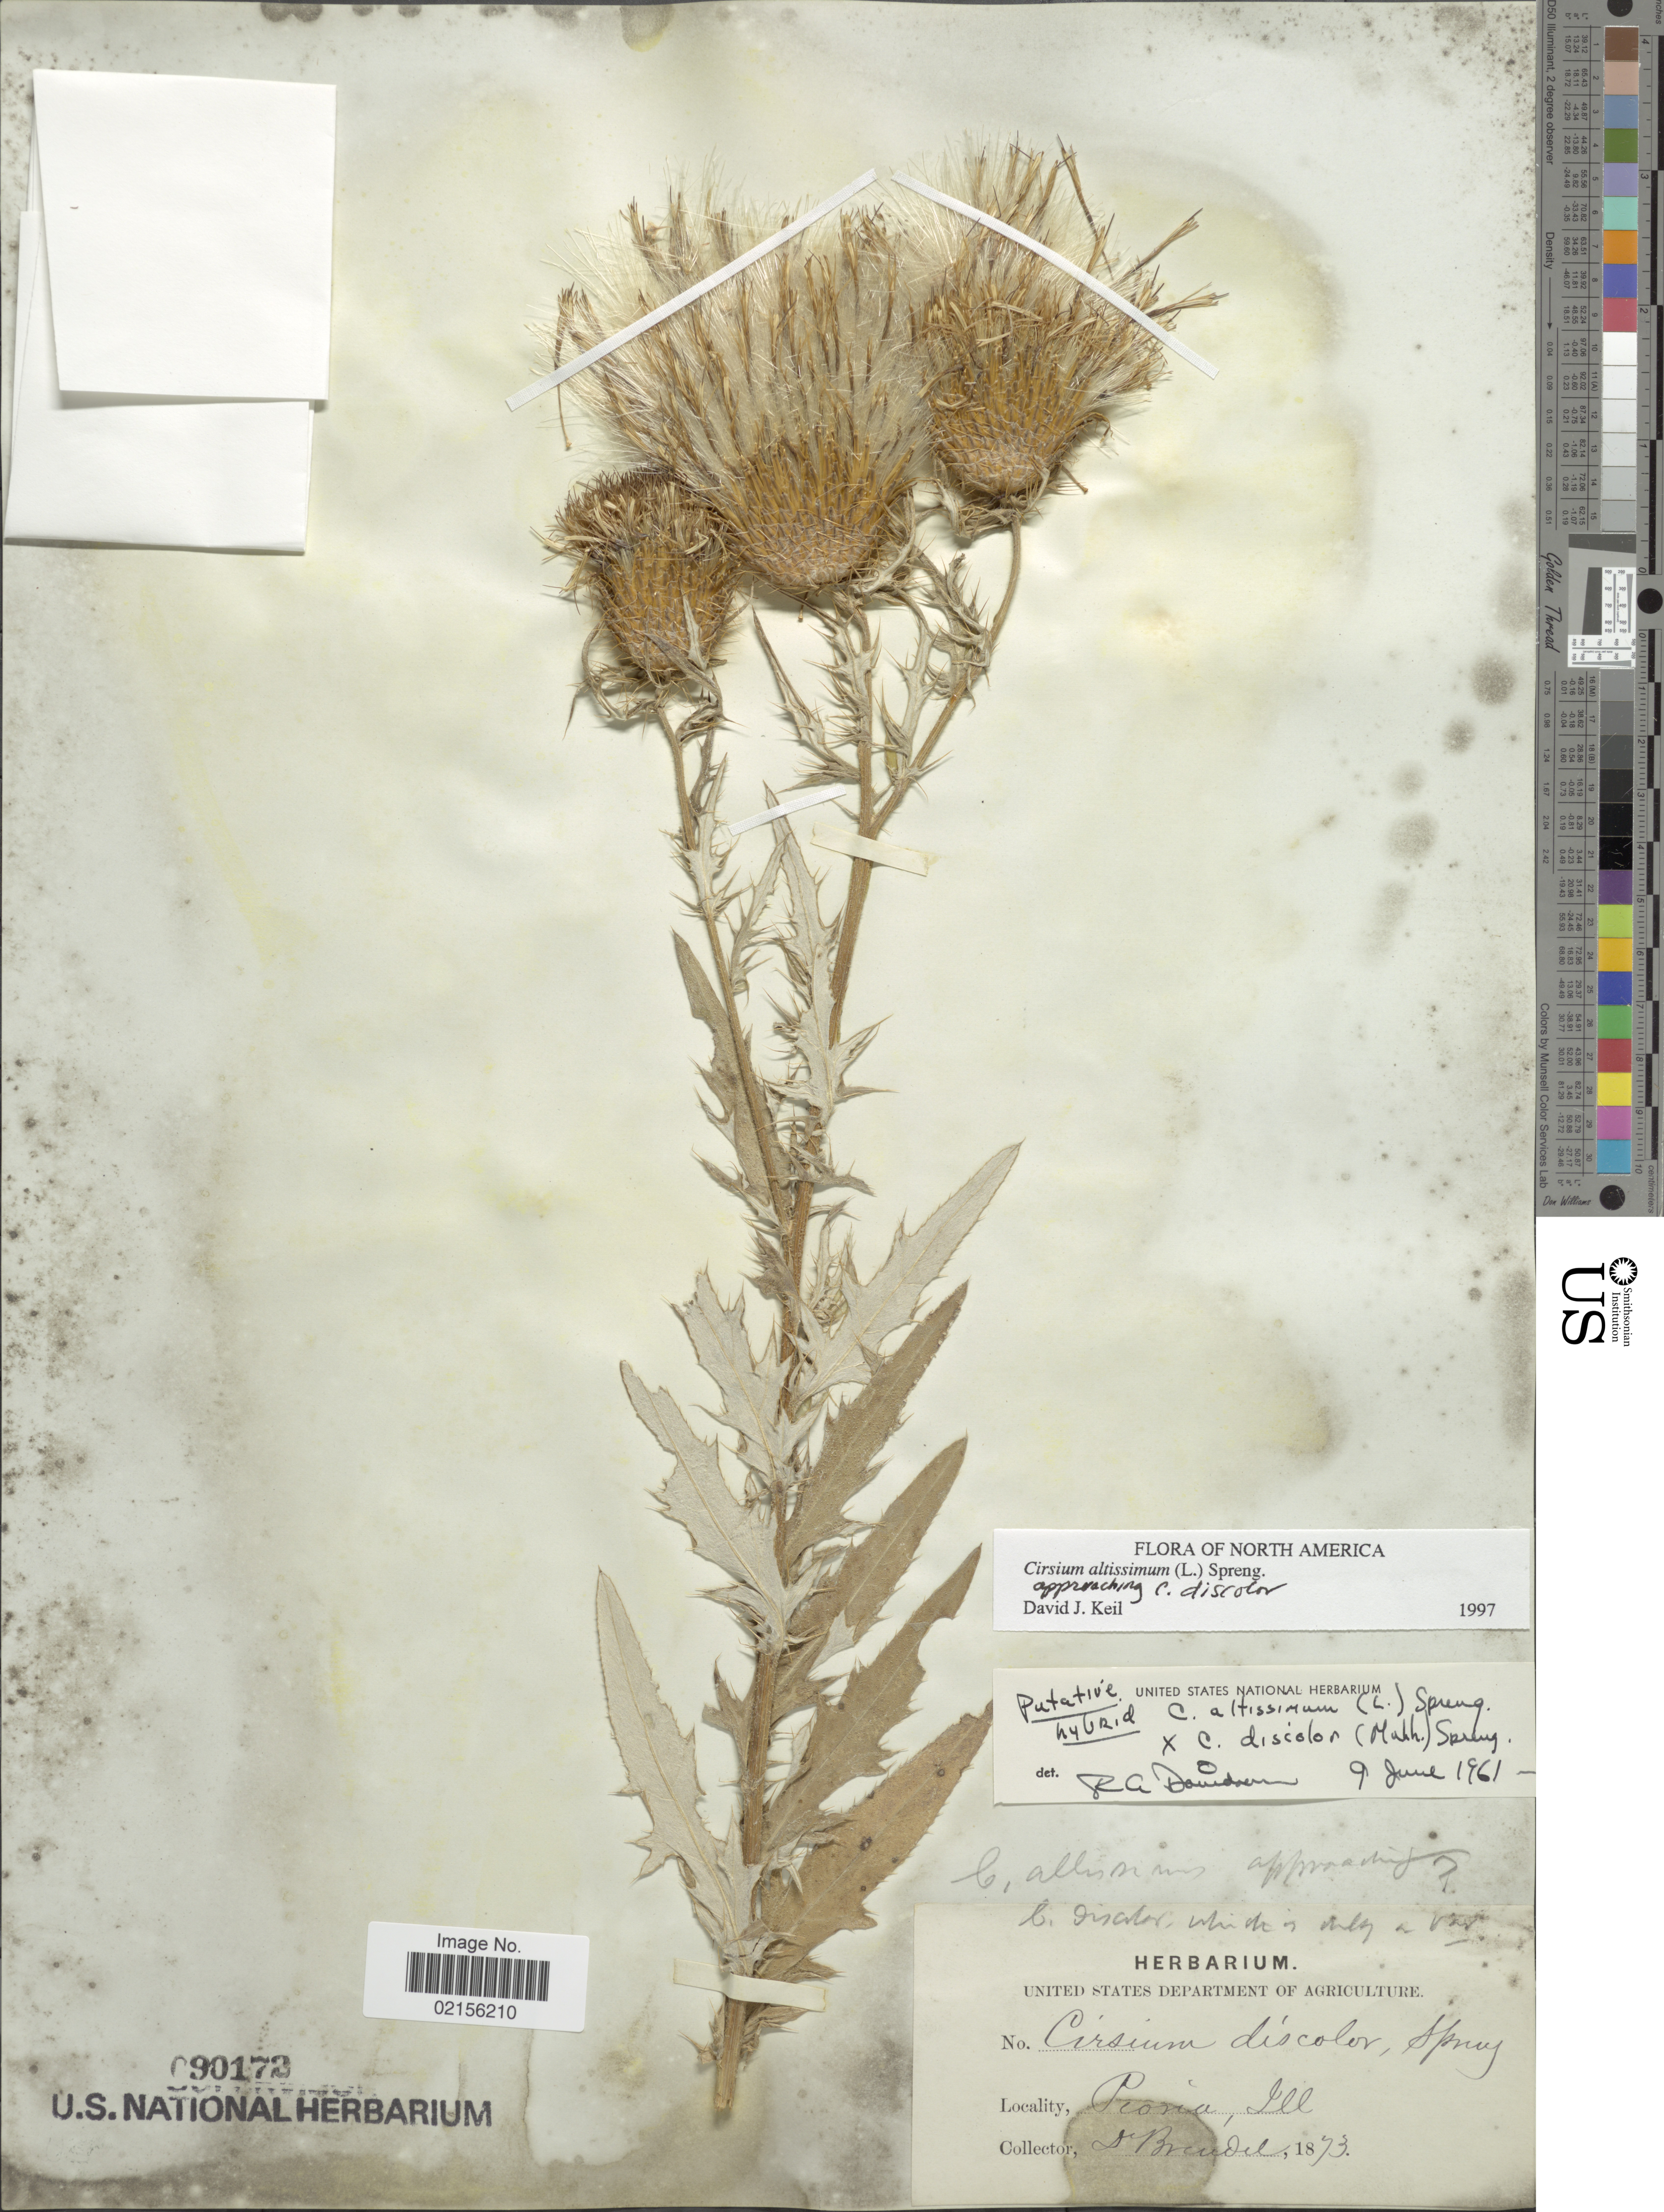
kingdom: Plantae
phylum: Tracheophyta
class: Magnoliopsida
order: Asterales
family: Asteraceae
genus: Cirsium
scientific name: Cirsium altissimum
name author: (L.) Spreng.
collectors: -. Brendel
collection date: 1873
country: United States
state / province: Illinois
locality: Peoria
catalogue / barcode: US 90172